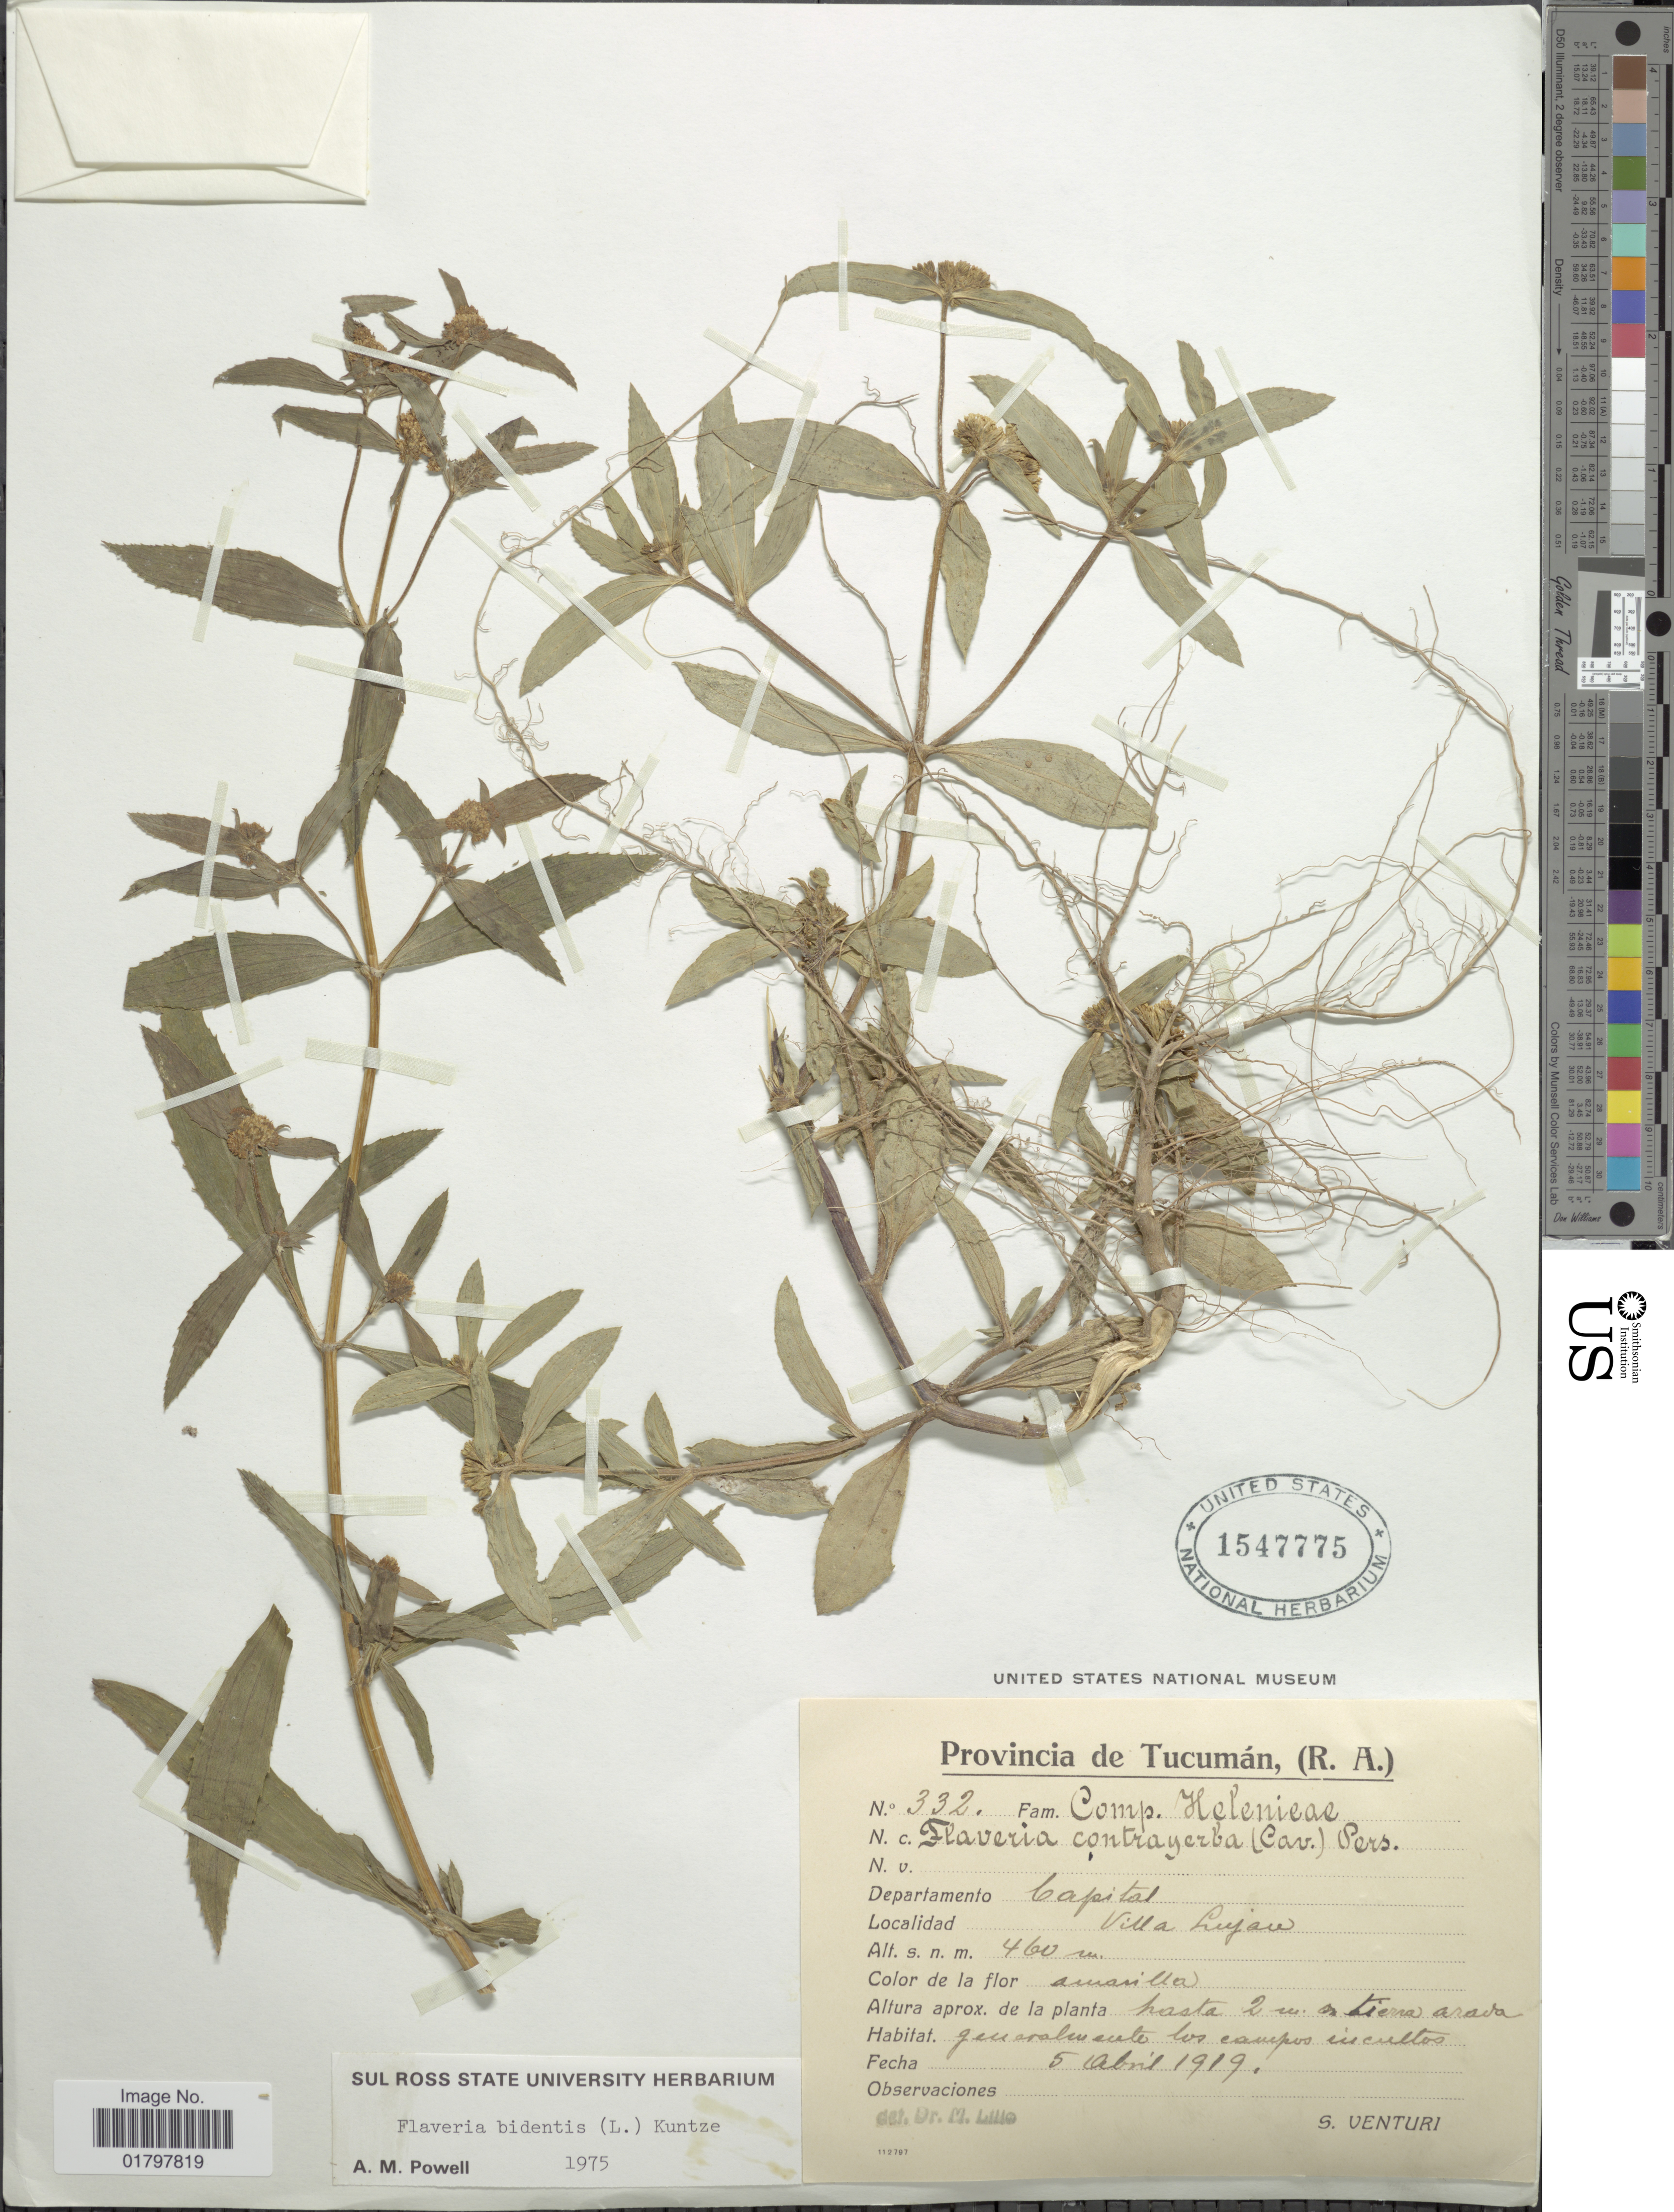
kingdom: Plantae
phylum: Tracheophyta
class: Magnoliopsida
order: Asterales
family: Asteraceae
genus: Flaveria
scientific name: Flaveria bidentis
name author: (L.) Kuntze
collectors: S. Venturi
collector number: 332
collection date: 1919-04-05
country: Argentina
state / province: Tucumán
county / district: Capital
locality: Villa Luján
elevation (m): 460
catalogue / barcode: US 1547775